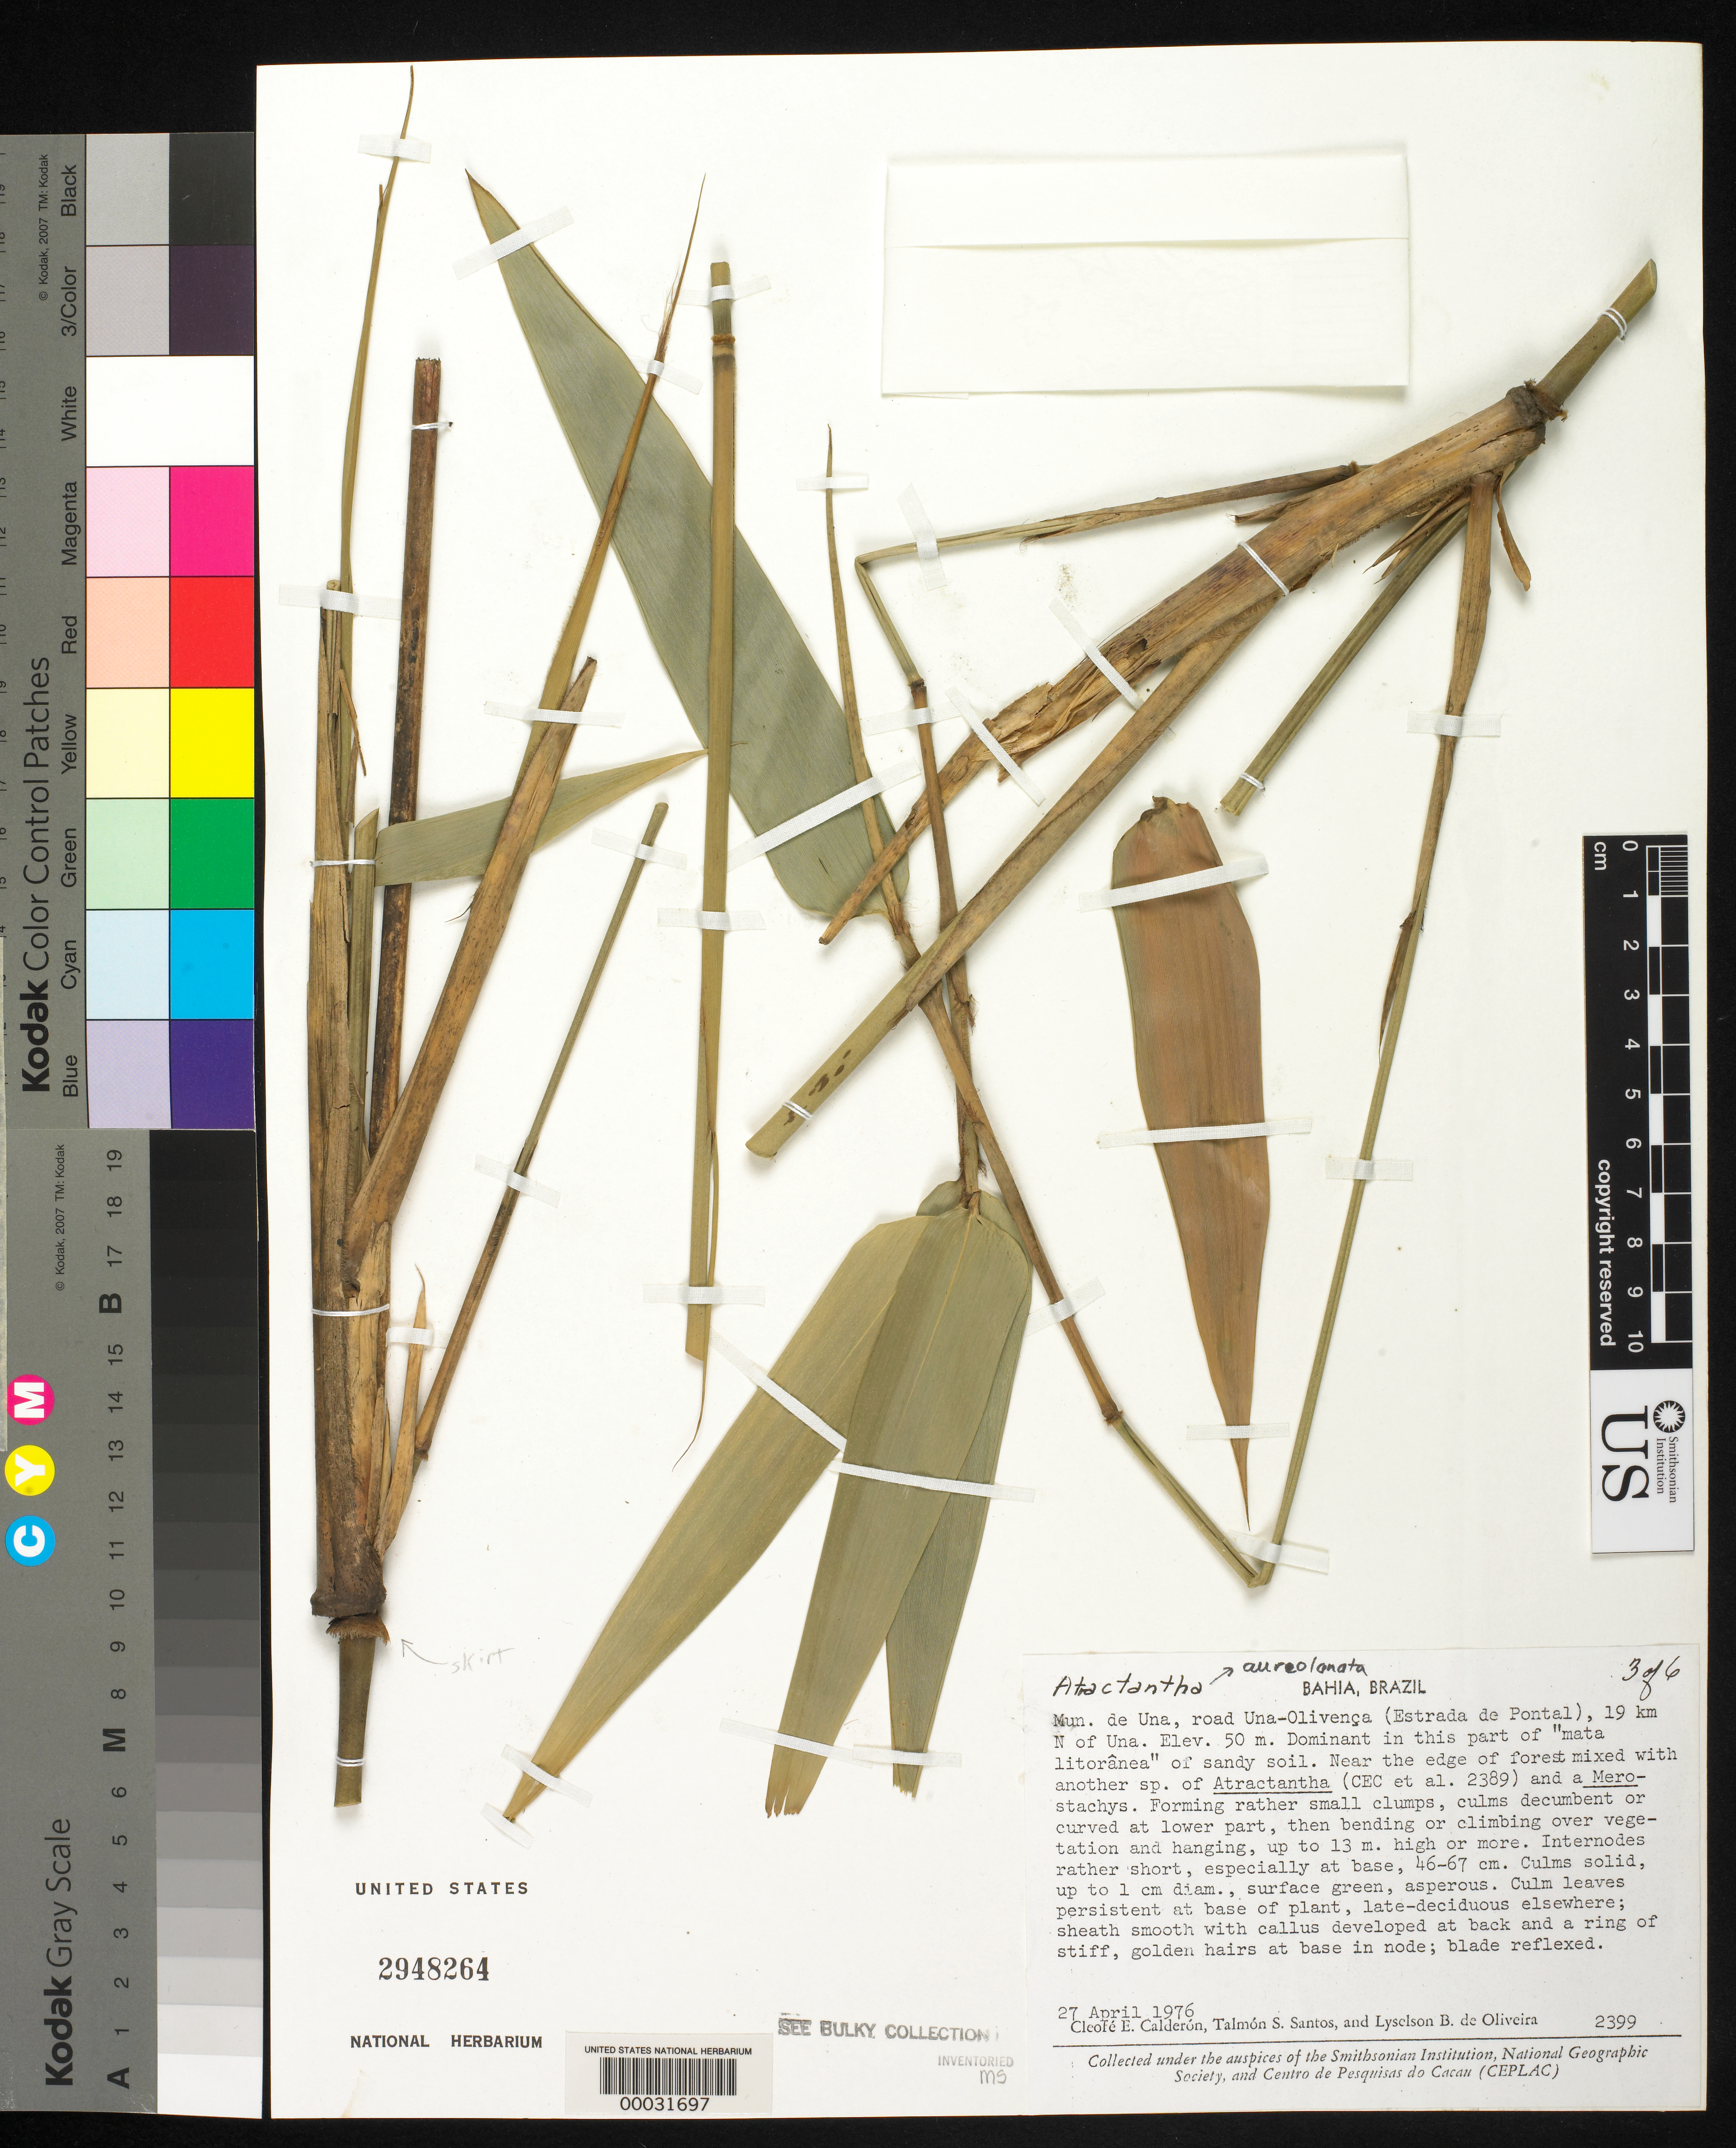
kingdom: Plantae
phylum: Tracheophyta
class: Liliopsida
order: Poales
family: Poaceae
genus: Atractantha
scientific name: Atractantha aureolanata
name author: Judz.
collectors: C. E. Calderón, T. S. Santos & L. de Oliveira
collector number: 2399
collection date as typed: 27 Apr 1976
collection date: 1976-04-27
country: Brazil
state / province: Bahia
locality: Una, olivenga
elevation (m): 50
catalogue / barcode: US 2948264